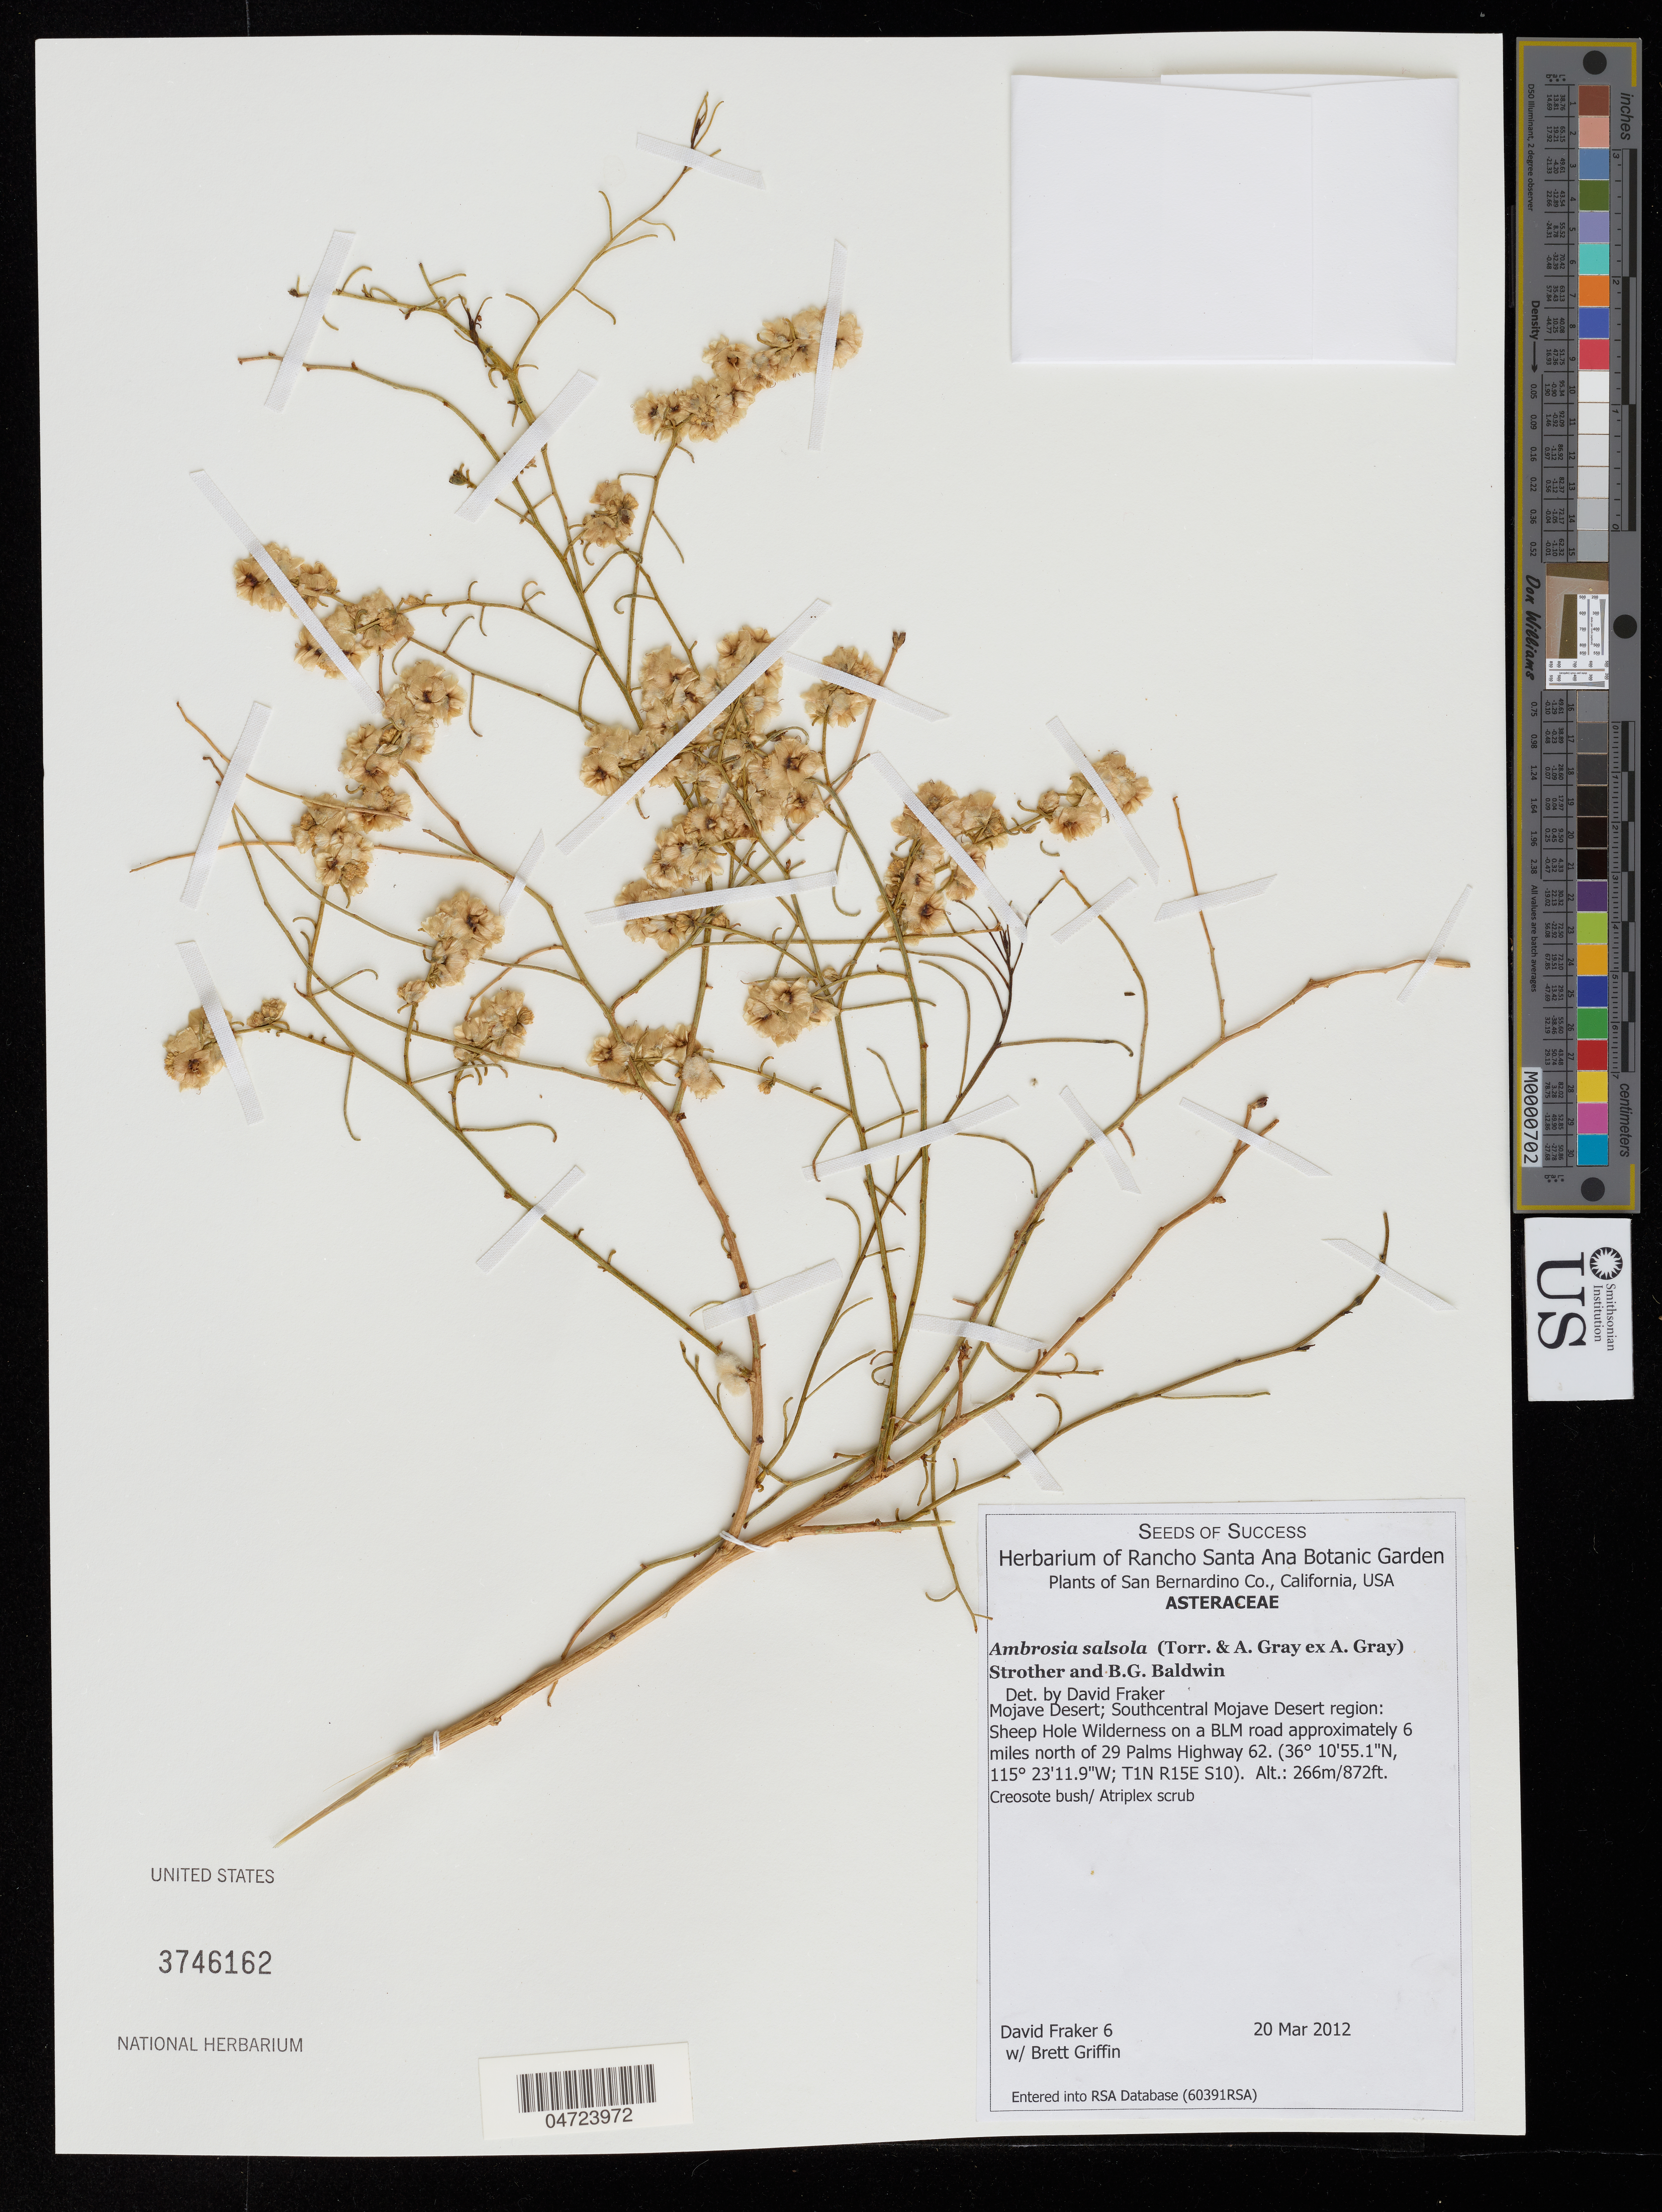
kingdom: Plantae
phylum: Tracheophyta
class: Magnoliopsida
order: Asterales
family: Asteraceae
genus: Ambrosia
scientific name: Ambrosia salsola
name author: (Torr. & A. Gray) Strother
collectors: D. Fraker & B. Griffin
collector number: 6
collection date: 2012-03-20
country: United States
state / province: California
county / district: San Bernardino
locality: San Bernardino Co. Mojave Desert; Southcentral Mojave Desert region: Sheep Hole Wilderness on a BLM road approximately 6 miles north of 29 Palms Highway 62. (T1N R15E S10).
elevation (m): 266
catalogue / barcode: US 3746162